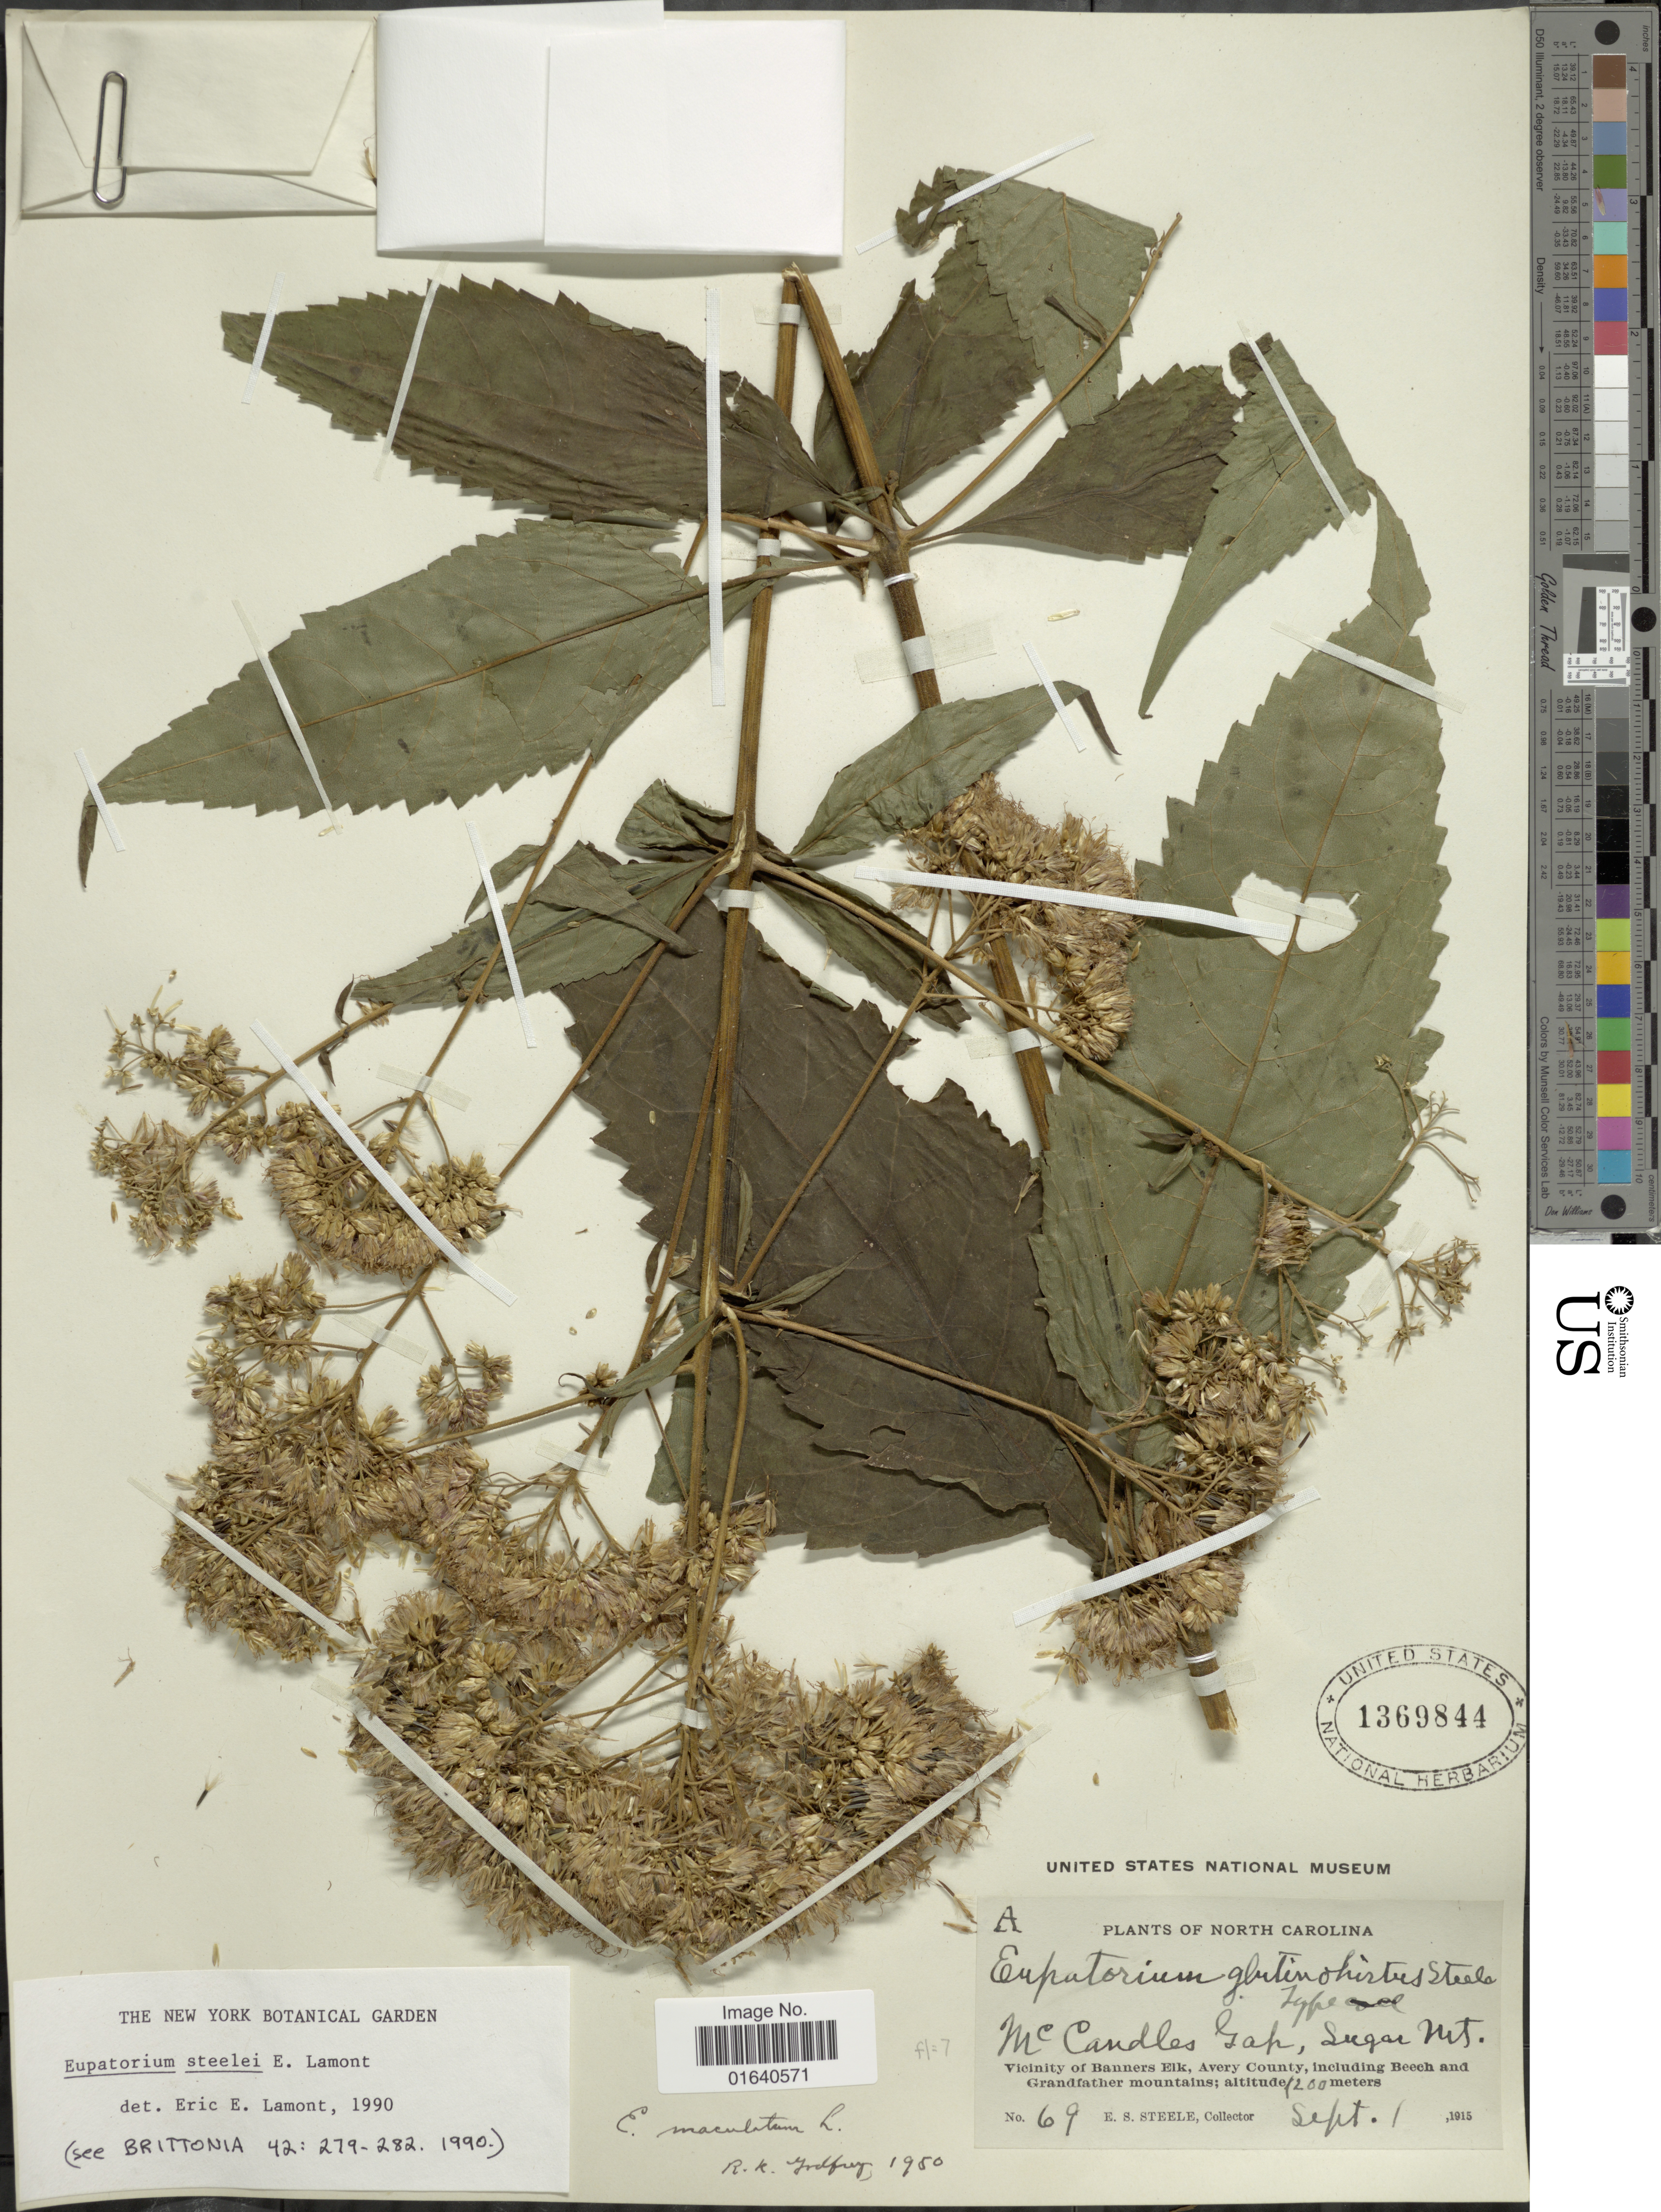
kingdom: Plantae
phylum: Tracheophyta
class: Magnoliopsida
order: Asterales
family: Asteraceae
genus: Eupatorium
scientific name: Eupatorium steelei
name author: E.E. Lamont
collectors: E. Steele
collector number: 69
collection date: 1915-09-01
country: United States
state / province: North Carolina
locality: Mc Candles Gap, Sugar Mts, Vicinity of Banners Elk, Avery County, including Beech and Grandfather nountains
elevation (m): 4200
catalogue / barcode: US 1369844